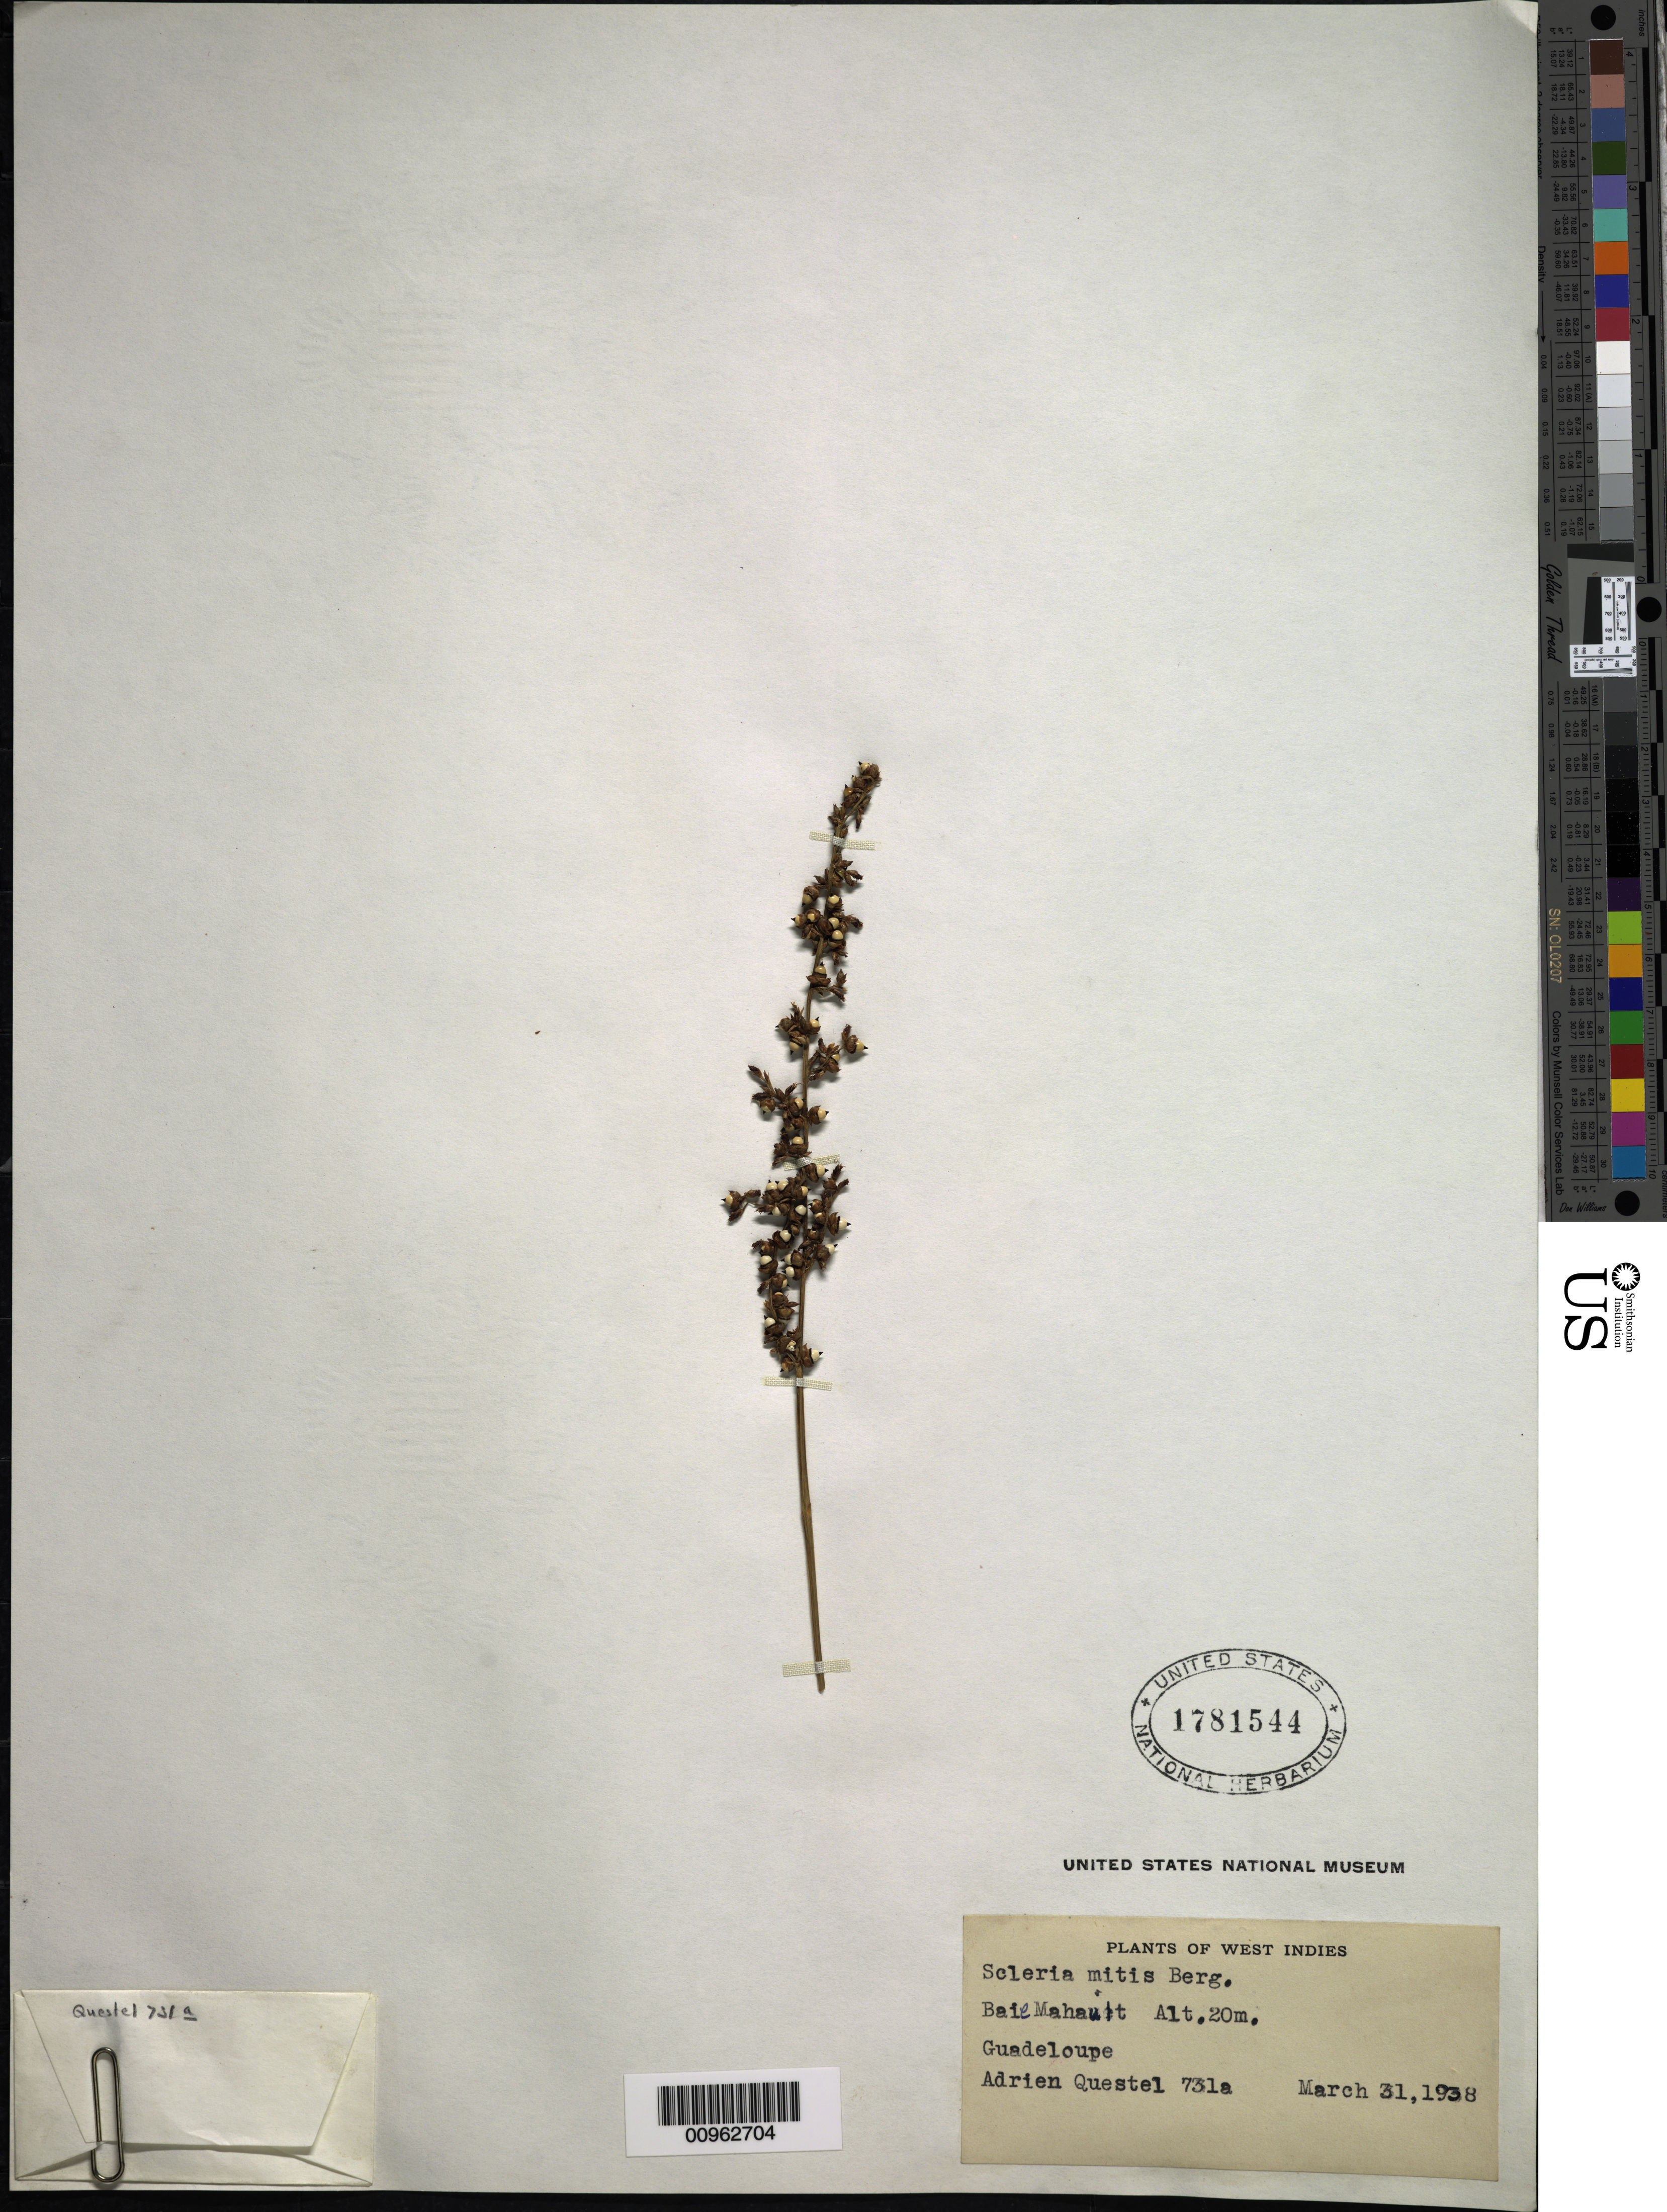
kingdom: Plantae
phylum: Tracheophyta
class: Liliopsida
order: Poales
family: Cyperaceae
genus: Scleria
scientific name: Scleria mitis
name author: P.J. Bergius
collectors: A. Questel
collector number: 731A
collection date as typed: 31 Mar 1938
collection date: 1938-03-31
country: Guadeloupe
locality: Baie Mahault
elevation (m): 20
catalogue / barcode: US 1781544